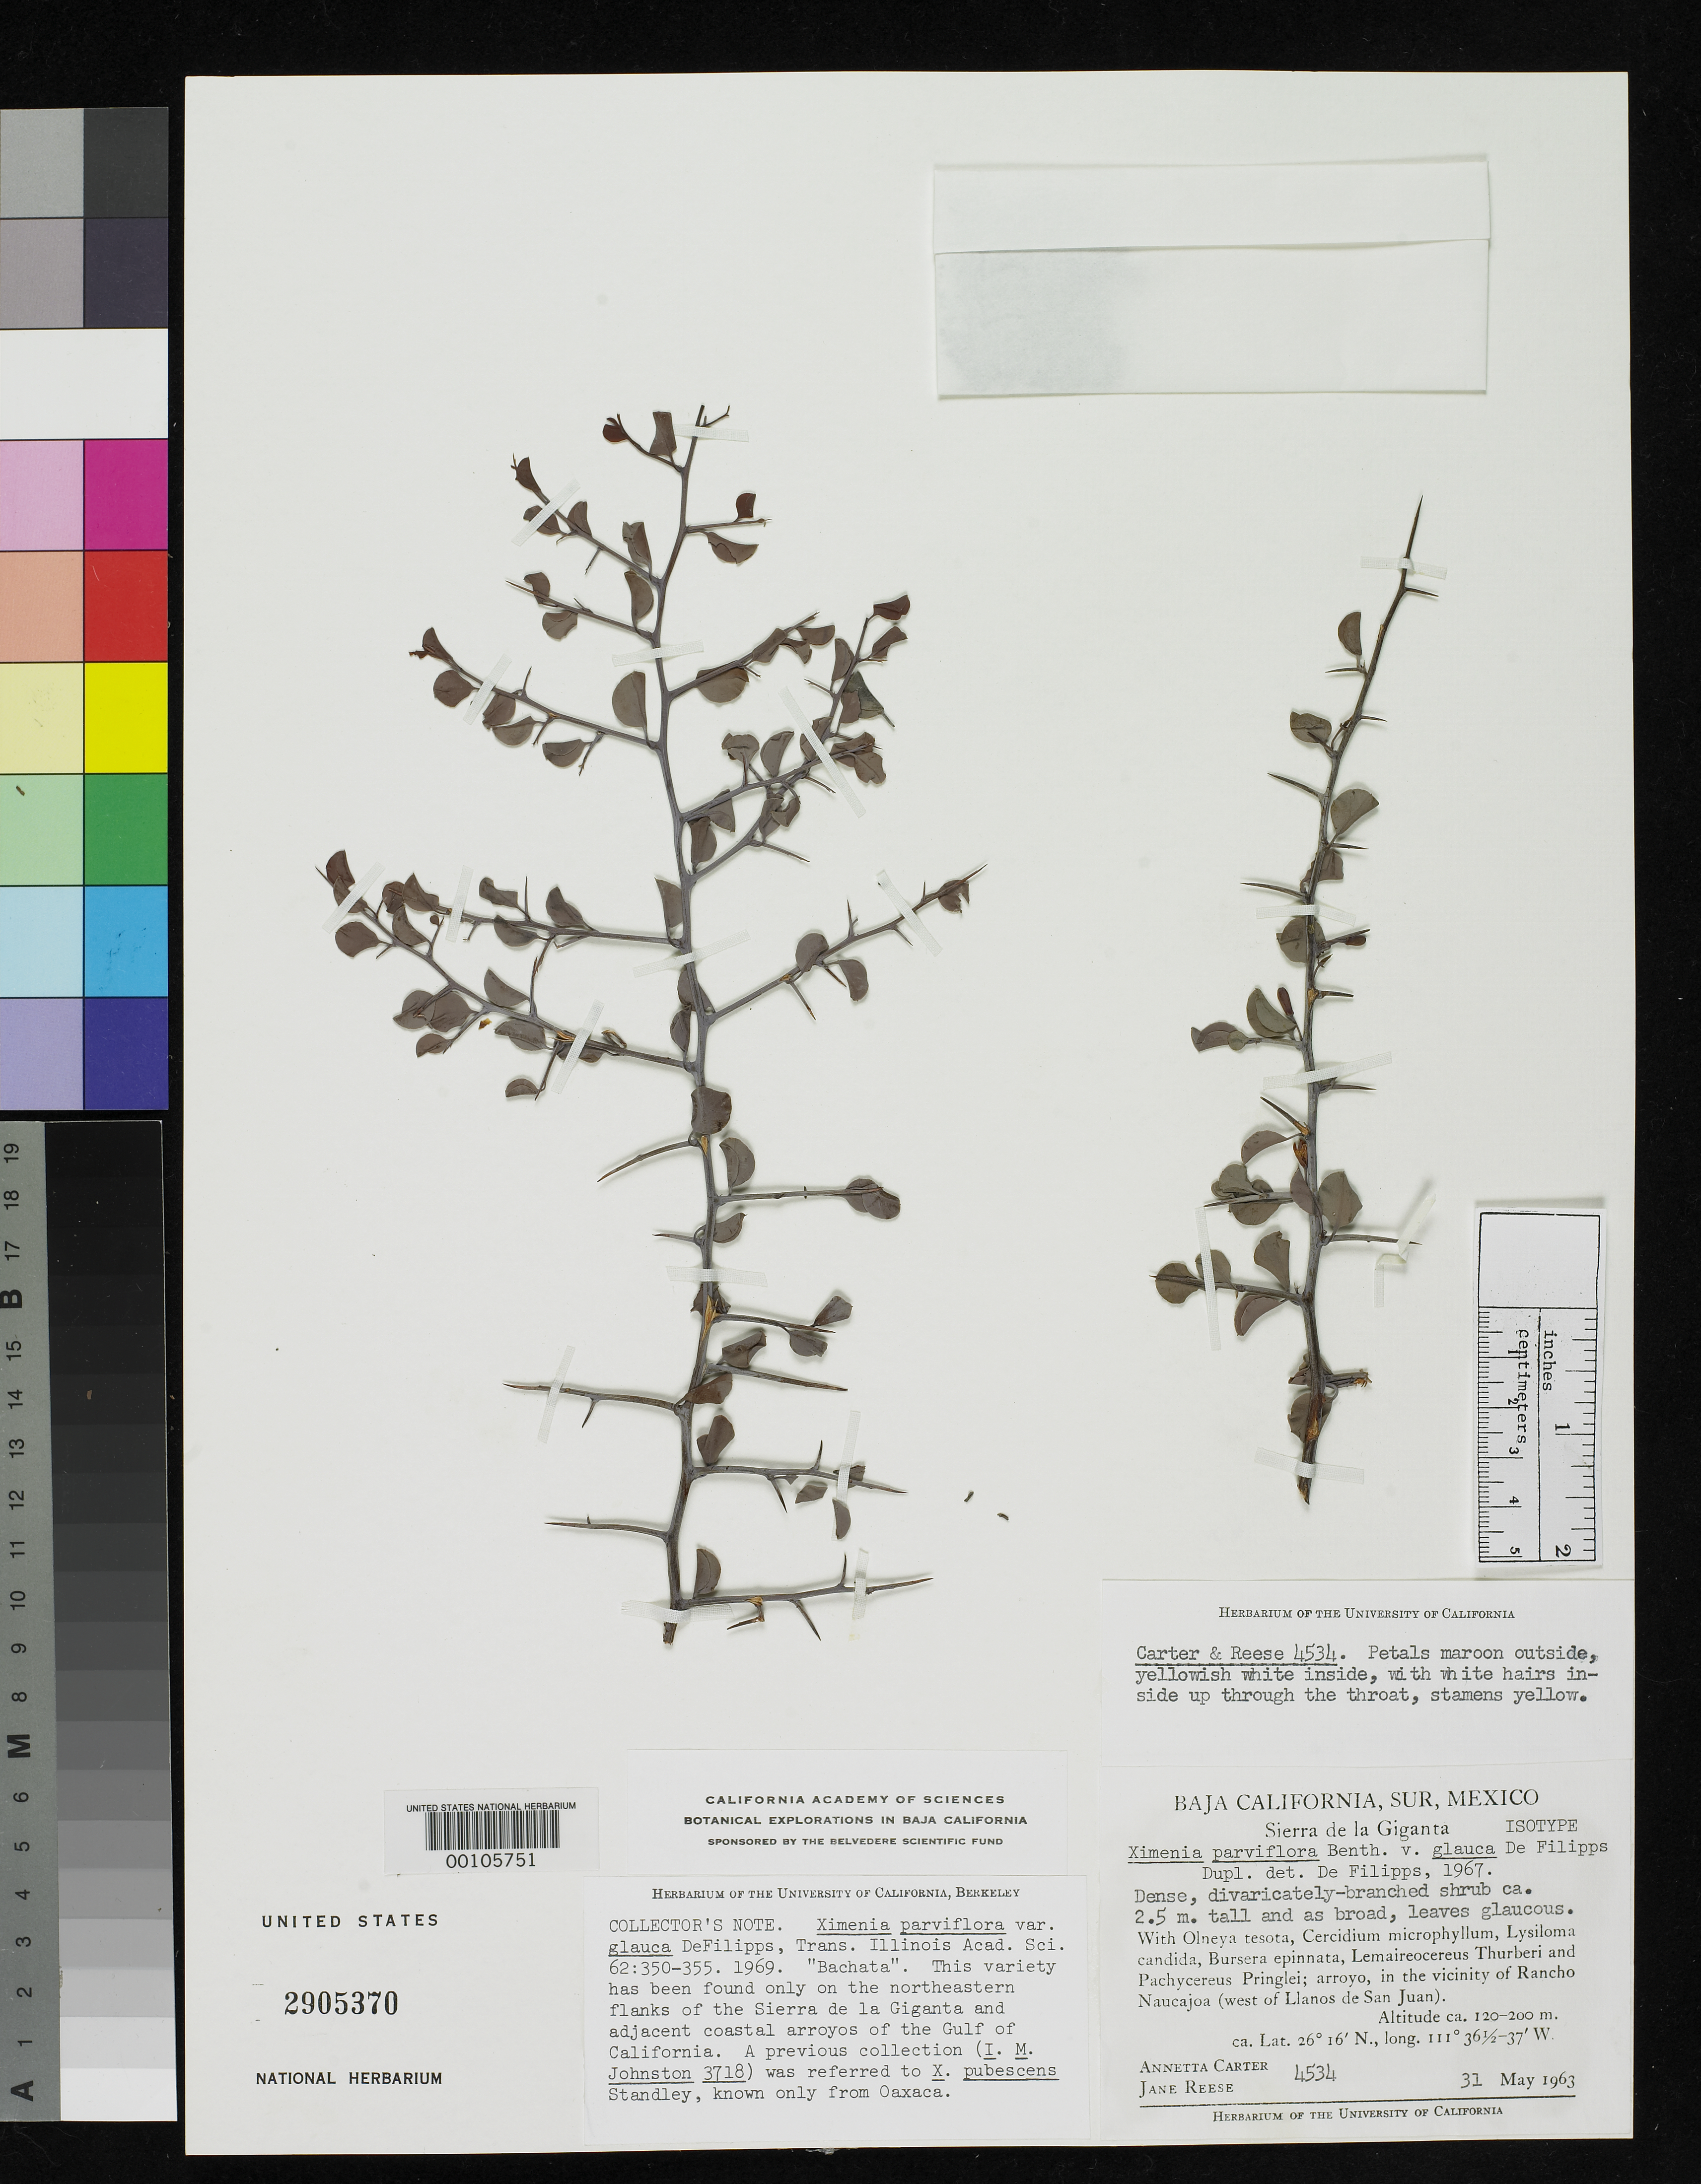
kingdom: Plantae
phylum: Tracheophyta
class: Magnoliopsida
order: Santalales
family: Ximeniaceae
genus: Ximenia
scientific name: Ximenia parviflora var. glauca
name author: DeFilipps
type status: Isotype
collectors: A. M. Carter & J. Reese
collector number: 4534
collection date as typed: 31 May 1963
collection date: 1963-05-31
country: Mexico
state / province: Baja California Sur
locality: In vicinity of Rancho Naucajoa (W of llanos de San Juan).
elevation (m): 120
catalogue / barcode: US 2905370